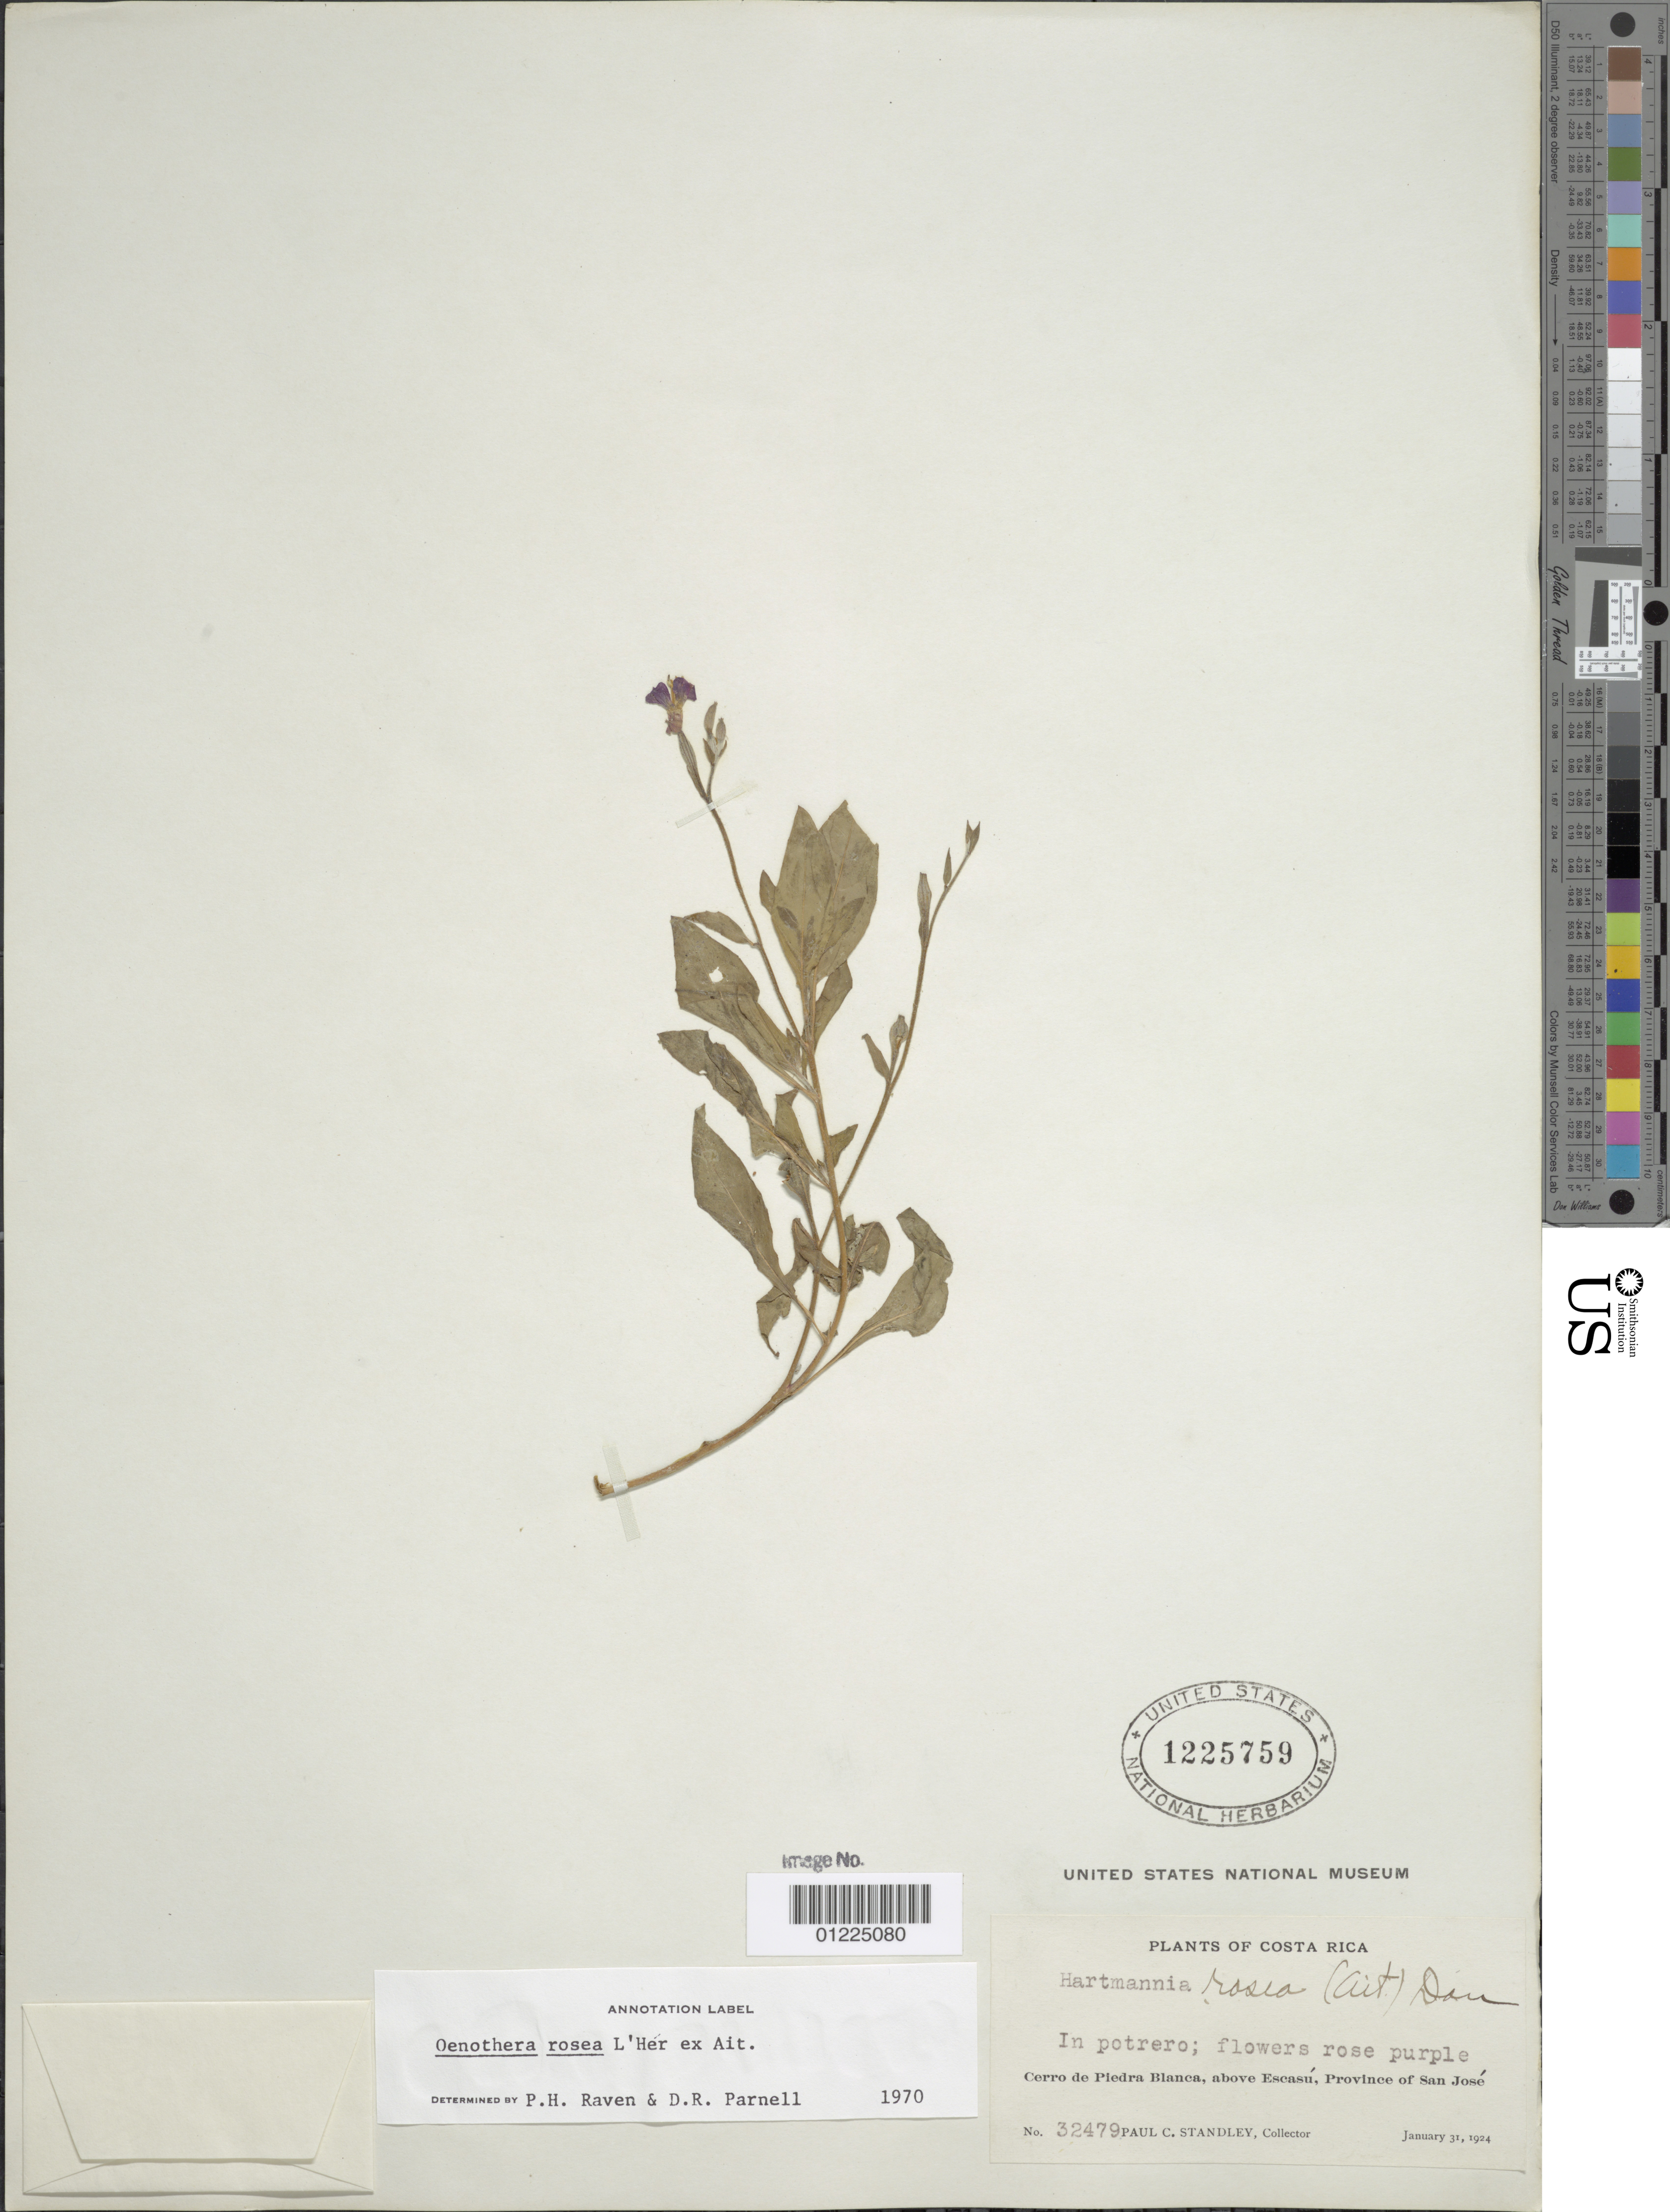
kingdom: Plantae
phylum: Tracheophyta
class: Magnoliopsida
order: Myrtales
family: Onagraceae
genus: Oenothera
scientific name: Oenothera rosea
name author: L'Hér. ex Aiton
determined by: Raven, P. H.; Parnell, D. R.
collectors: P. C. Standley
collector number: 32479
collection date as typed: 31 Jan 1924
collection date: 1924-01-31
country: Costa Rica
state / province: San José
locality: Cerro de Piedra Blanca, above Escasú.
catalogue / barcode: US 1225759